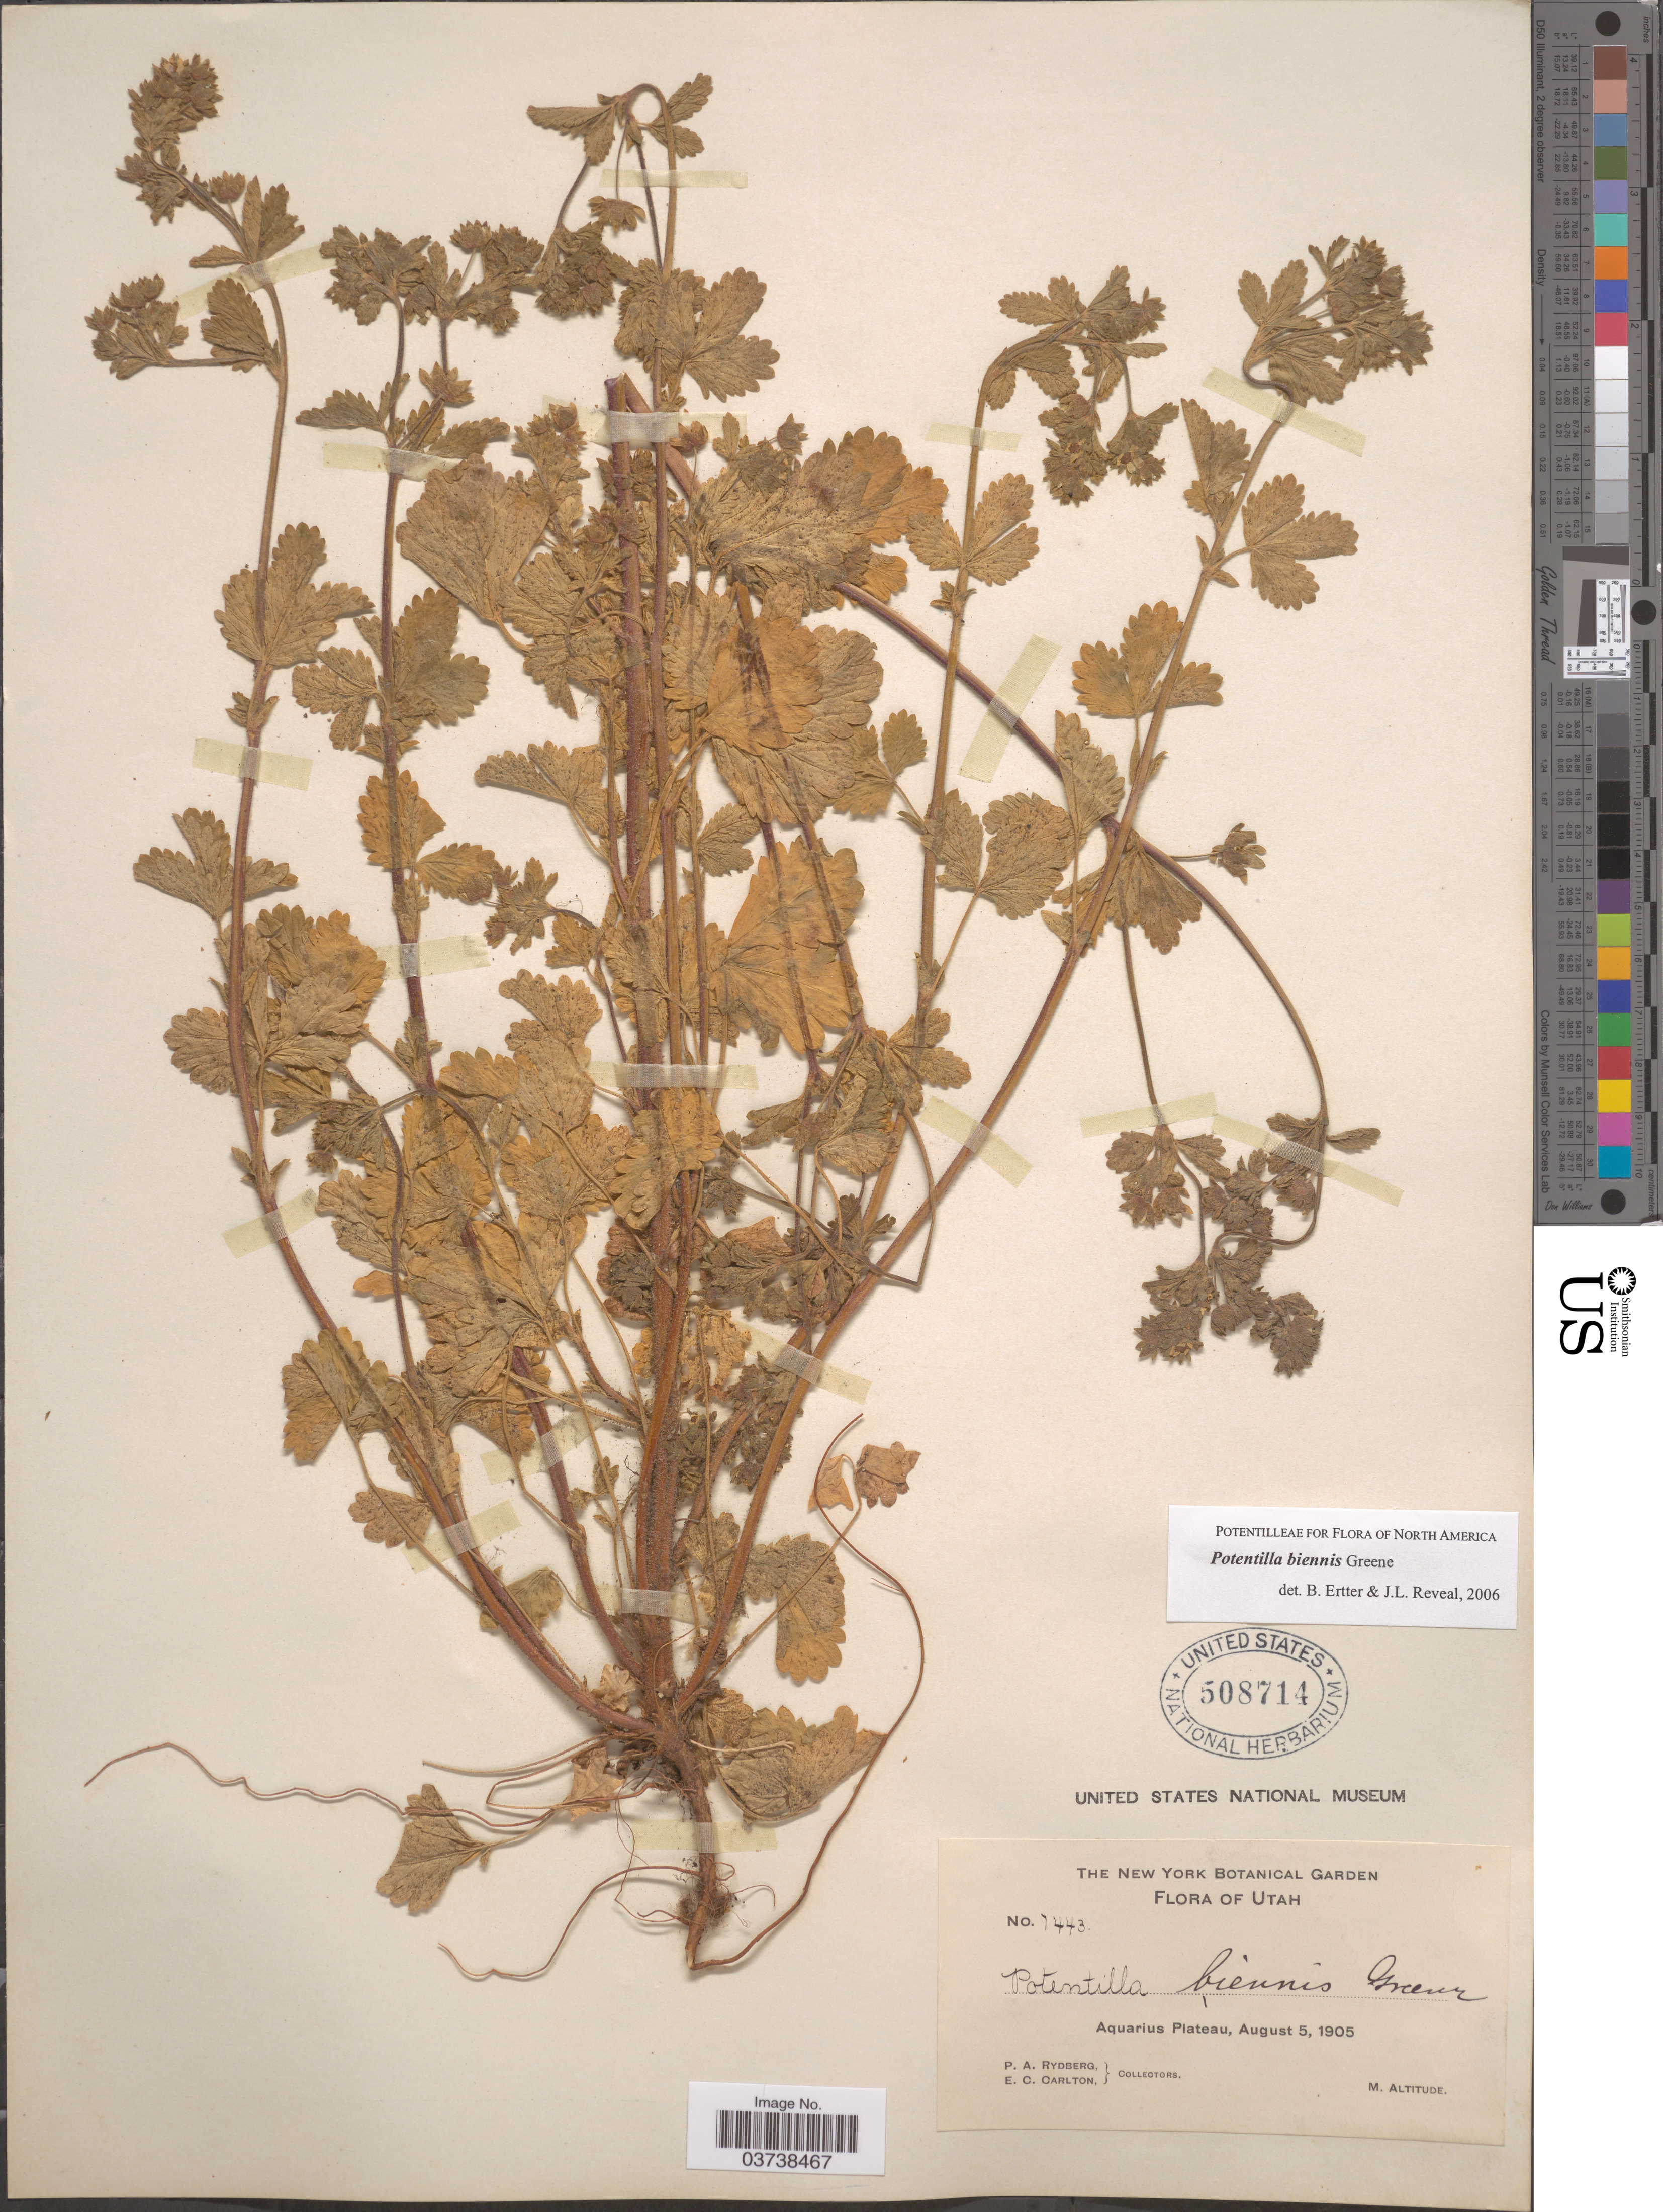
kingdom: Plantae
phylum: Tracheophyta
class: Magnoliopsida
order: Rosales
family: Rosaceae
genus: Potentilla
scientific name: Potentilla biennis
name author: Greene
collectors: P. A. Rydberg & E. Carlton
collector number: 1443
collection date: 1905-08-05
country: United States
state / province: Utah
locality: Aguarius Plateau.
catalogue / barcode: US 508714